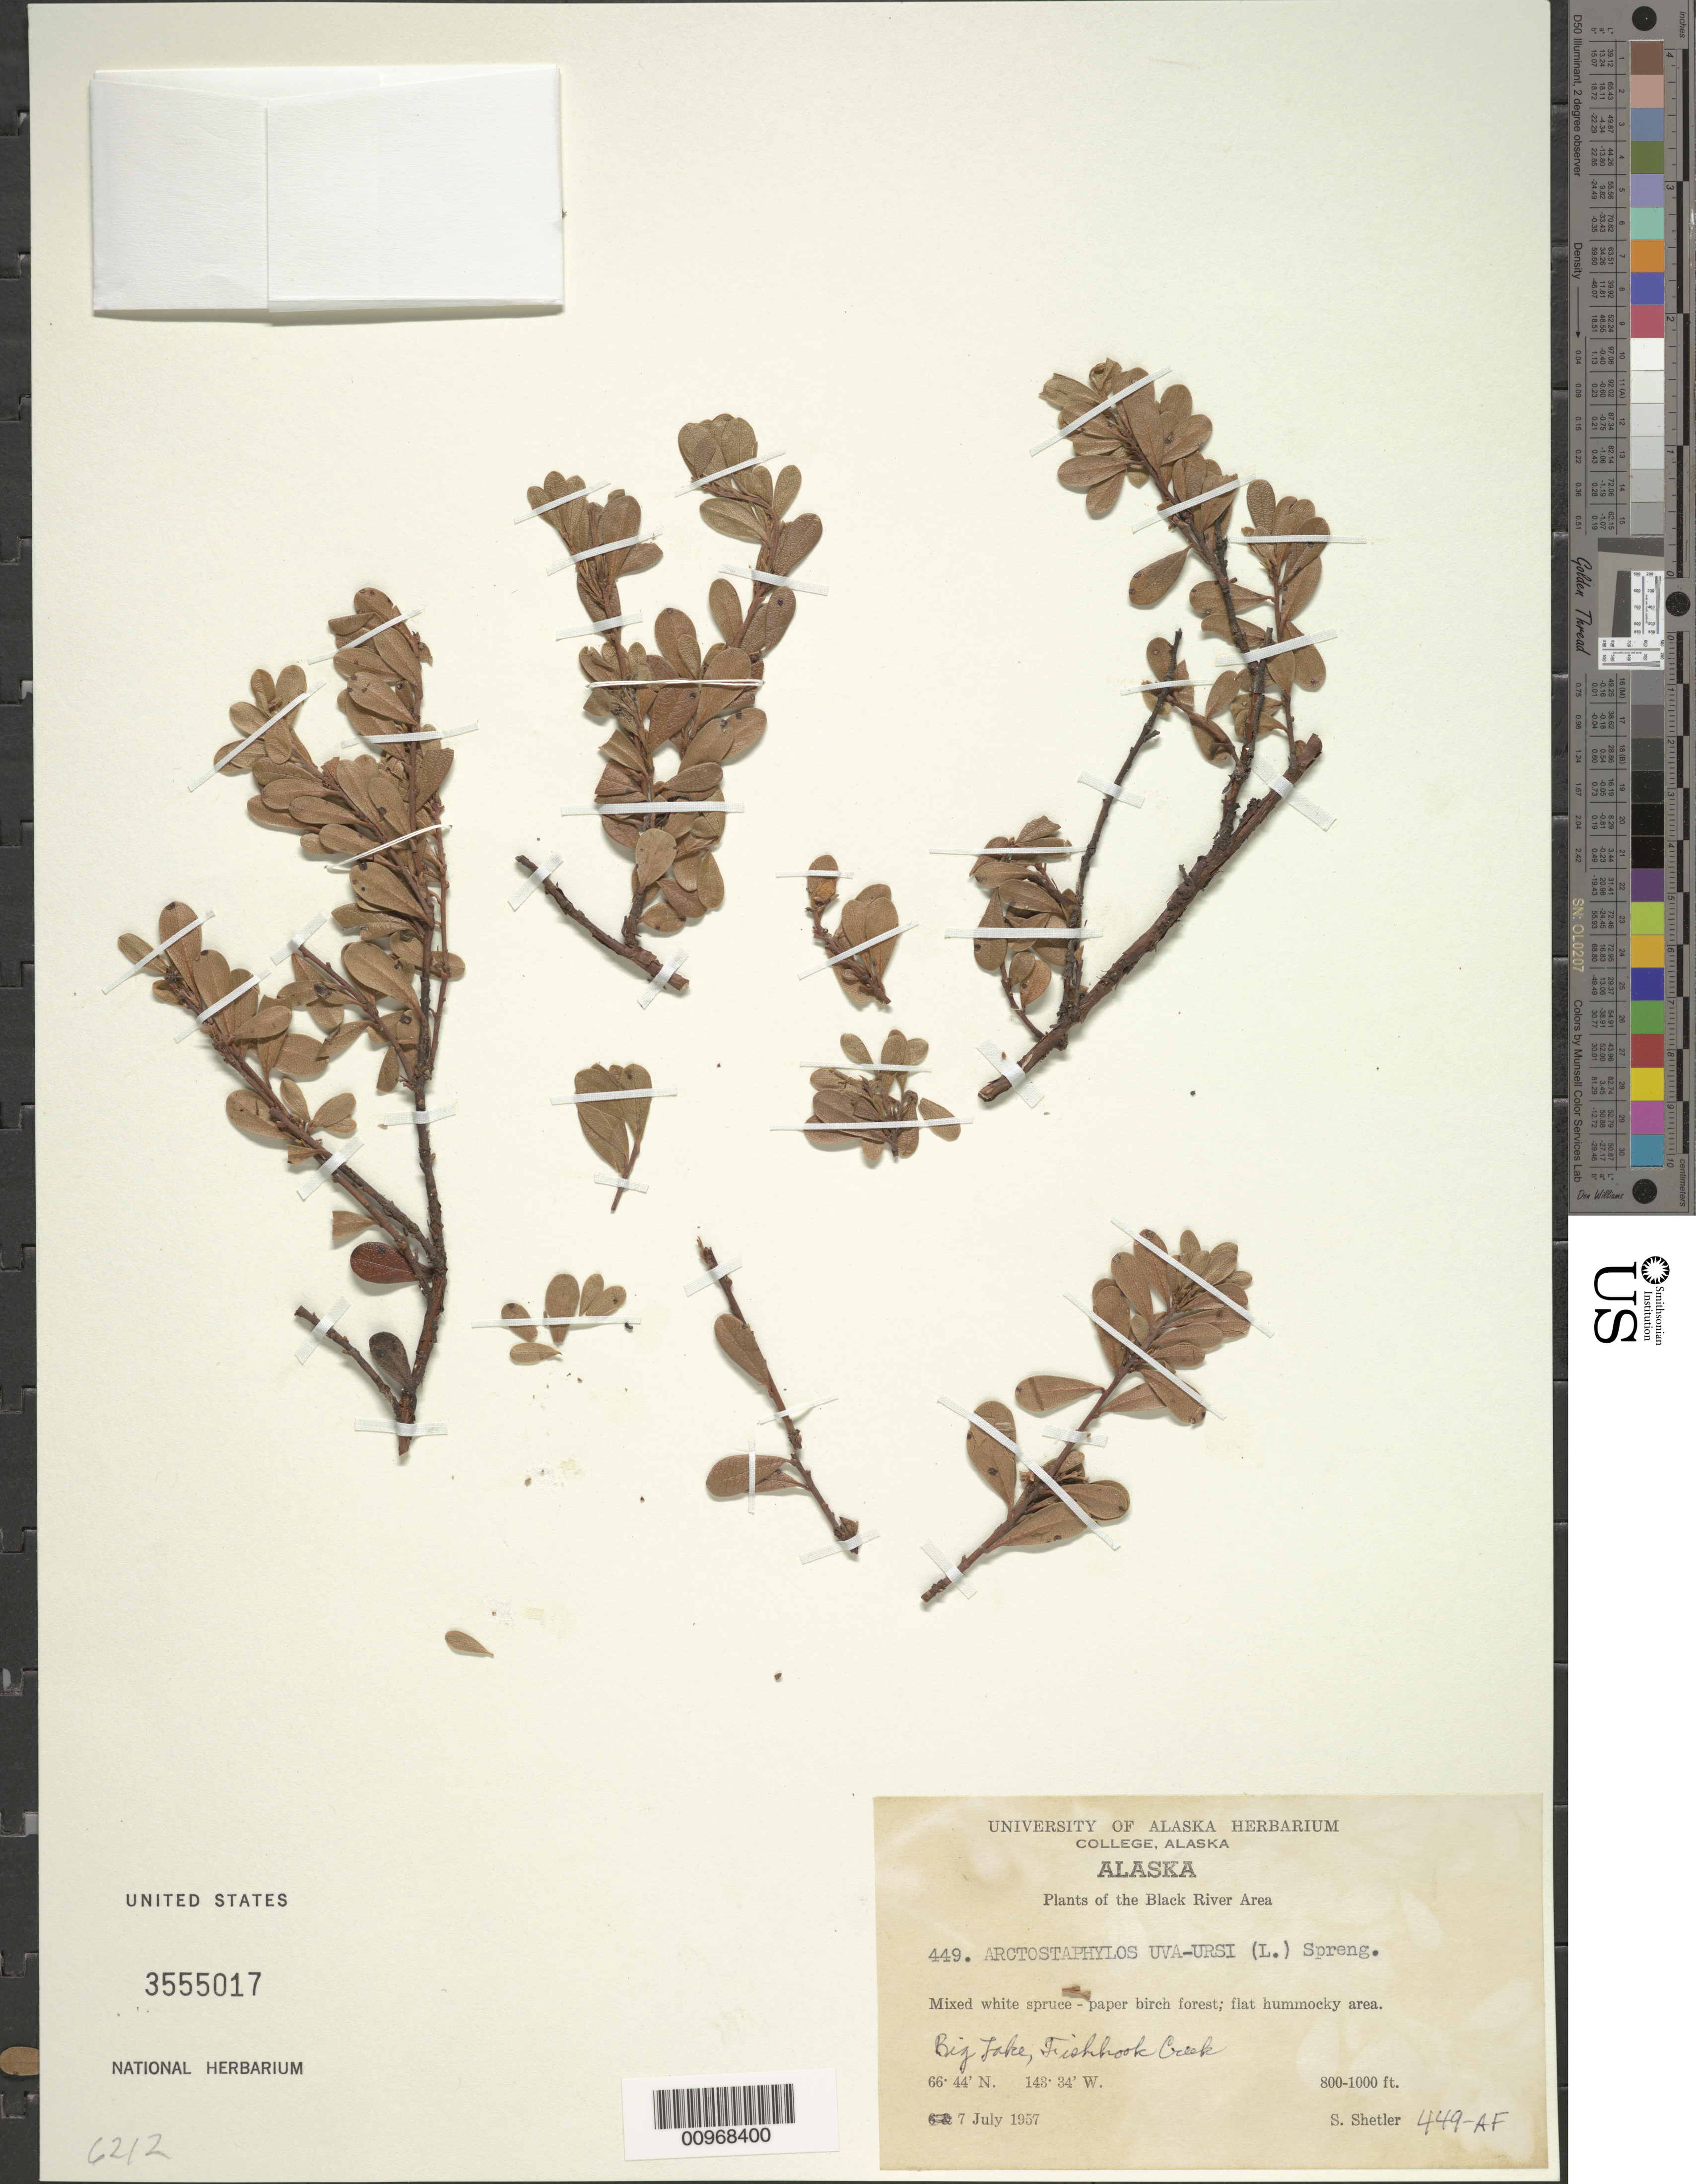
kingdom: Plantae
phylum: Tracheophyta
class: Magnoliopsida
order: Ericales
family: Ericaceae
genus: Arctostaphylos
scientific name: Arctostaphylos uva-ursi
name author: (L.) Spreng.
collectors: S. Shetler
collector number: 449-AF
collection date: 1957-07-07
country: United States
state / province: Alaska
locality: Black River Area. Big Lake, Fishhook Creek.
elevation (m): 244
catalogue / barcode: US 3555017